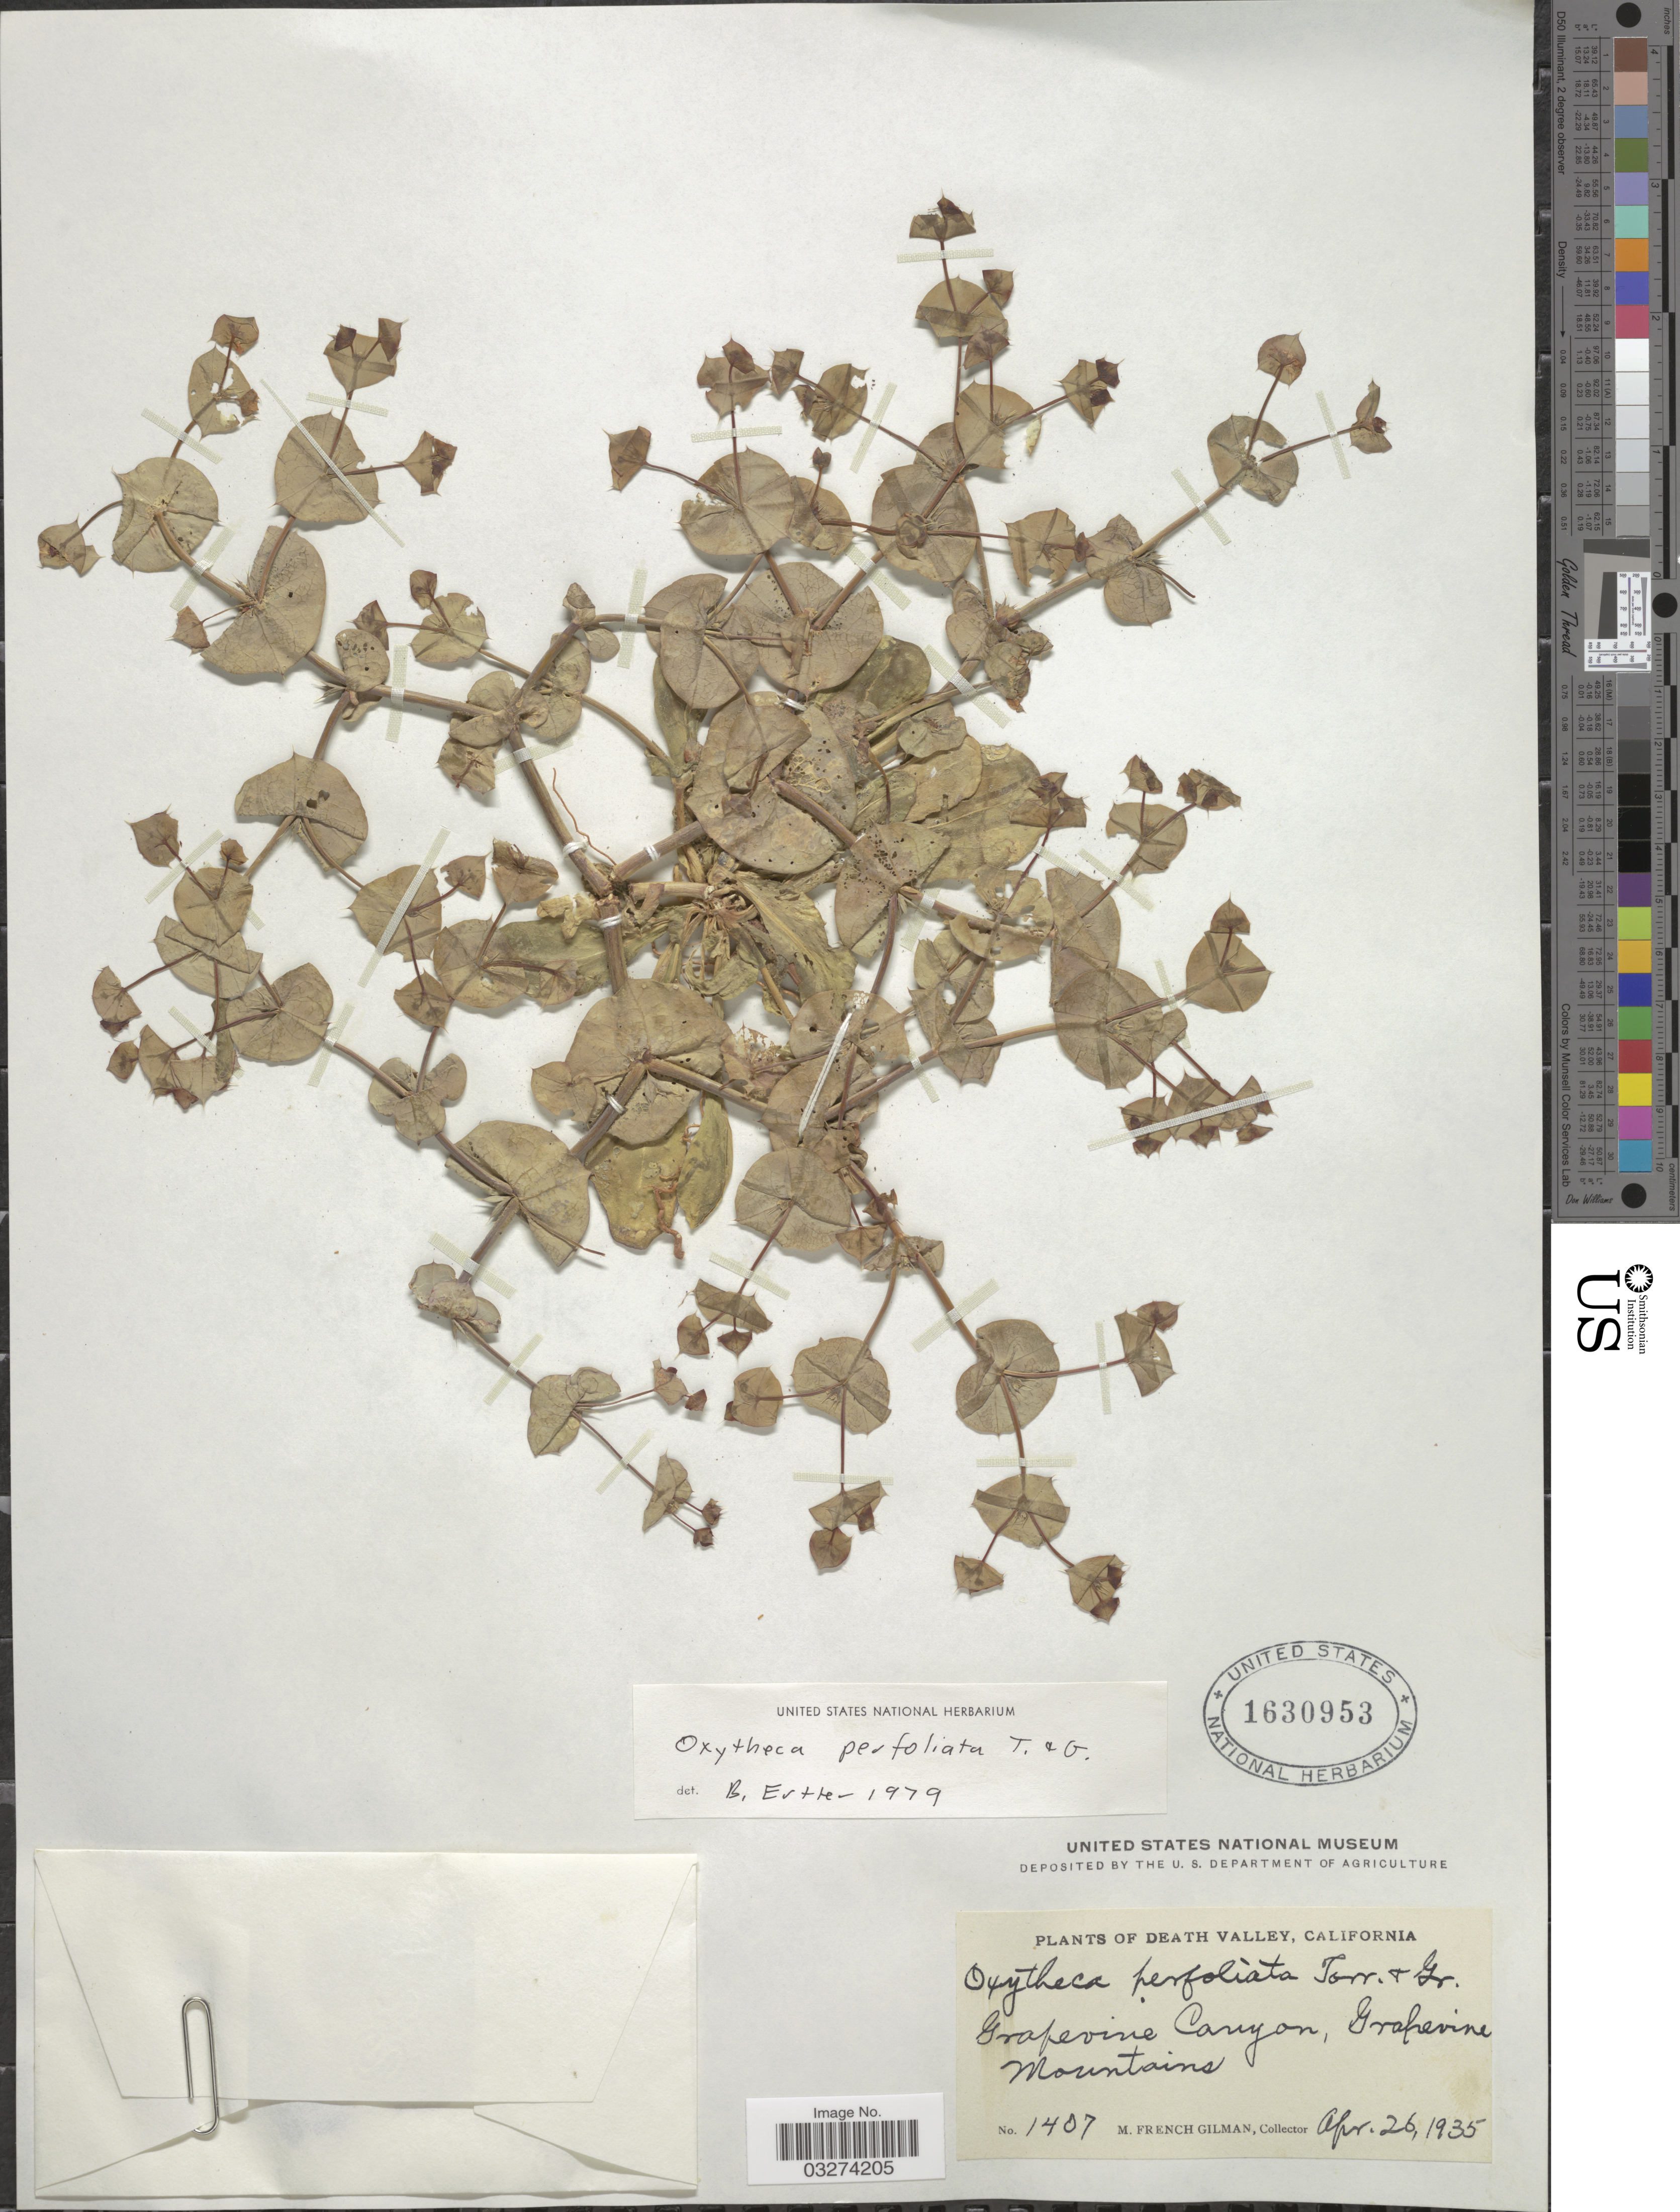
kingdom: Plantae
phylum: Tracheophyta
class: Magnoliopsida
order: Caryophyllales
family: Polygonaceae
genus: Oxytheca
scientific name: Oxytheca perfoliata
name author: Torr. & A. Gray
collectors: M. F. Gilman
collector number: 1407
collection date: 1935-04-26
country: United States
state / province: California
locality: Death Valley. Grapevine Canyon, Grapevine Mountains.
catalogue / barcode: US 1630953